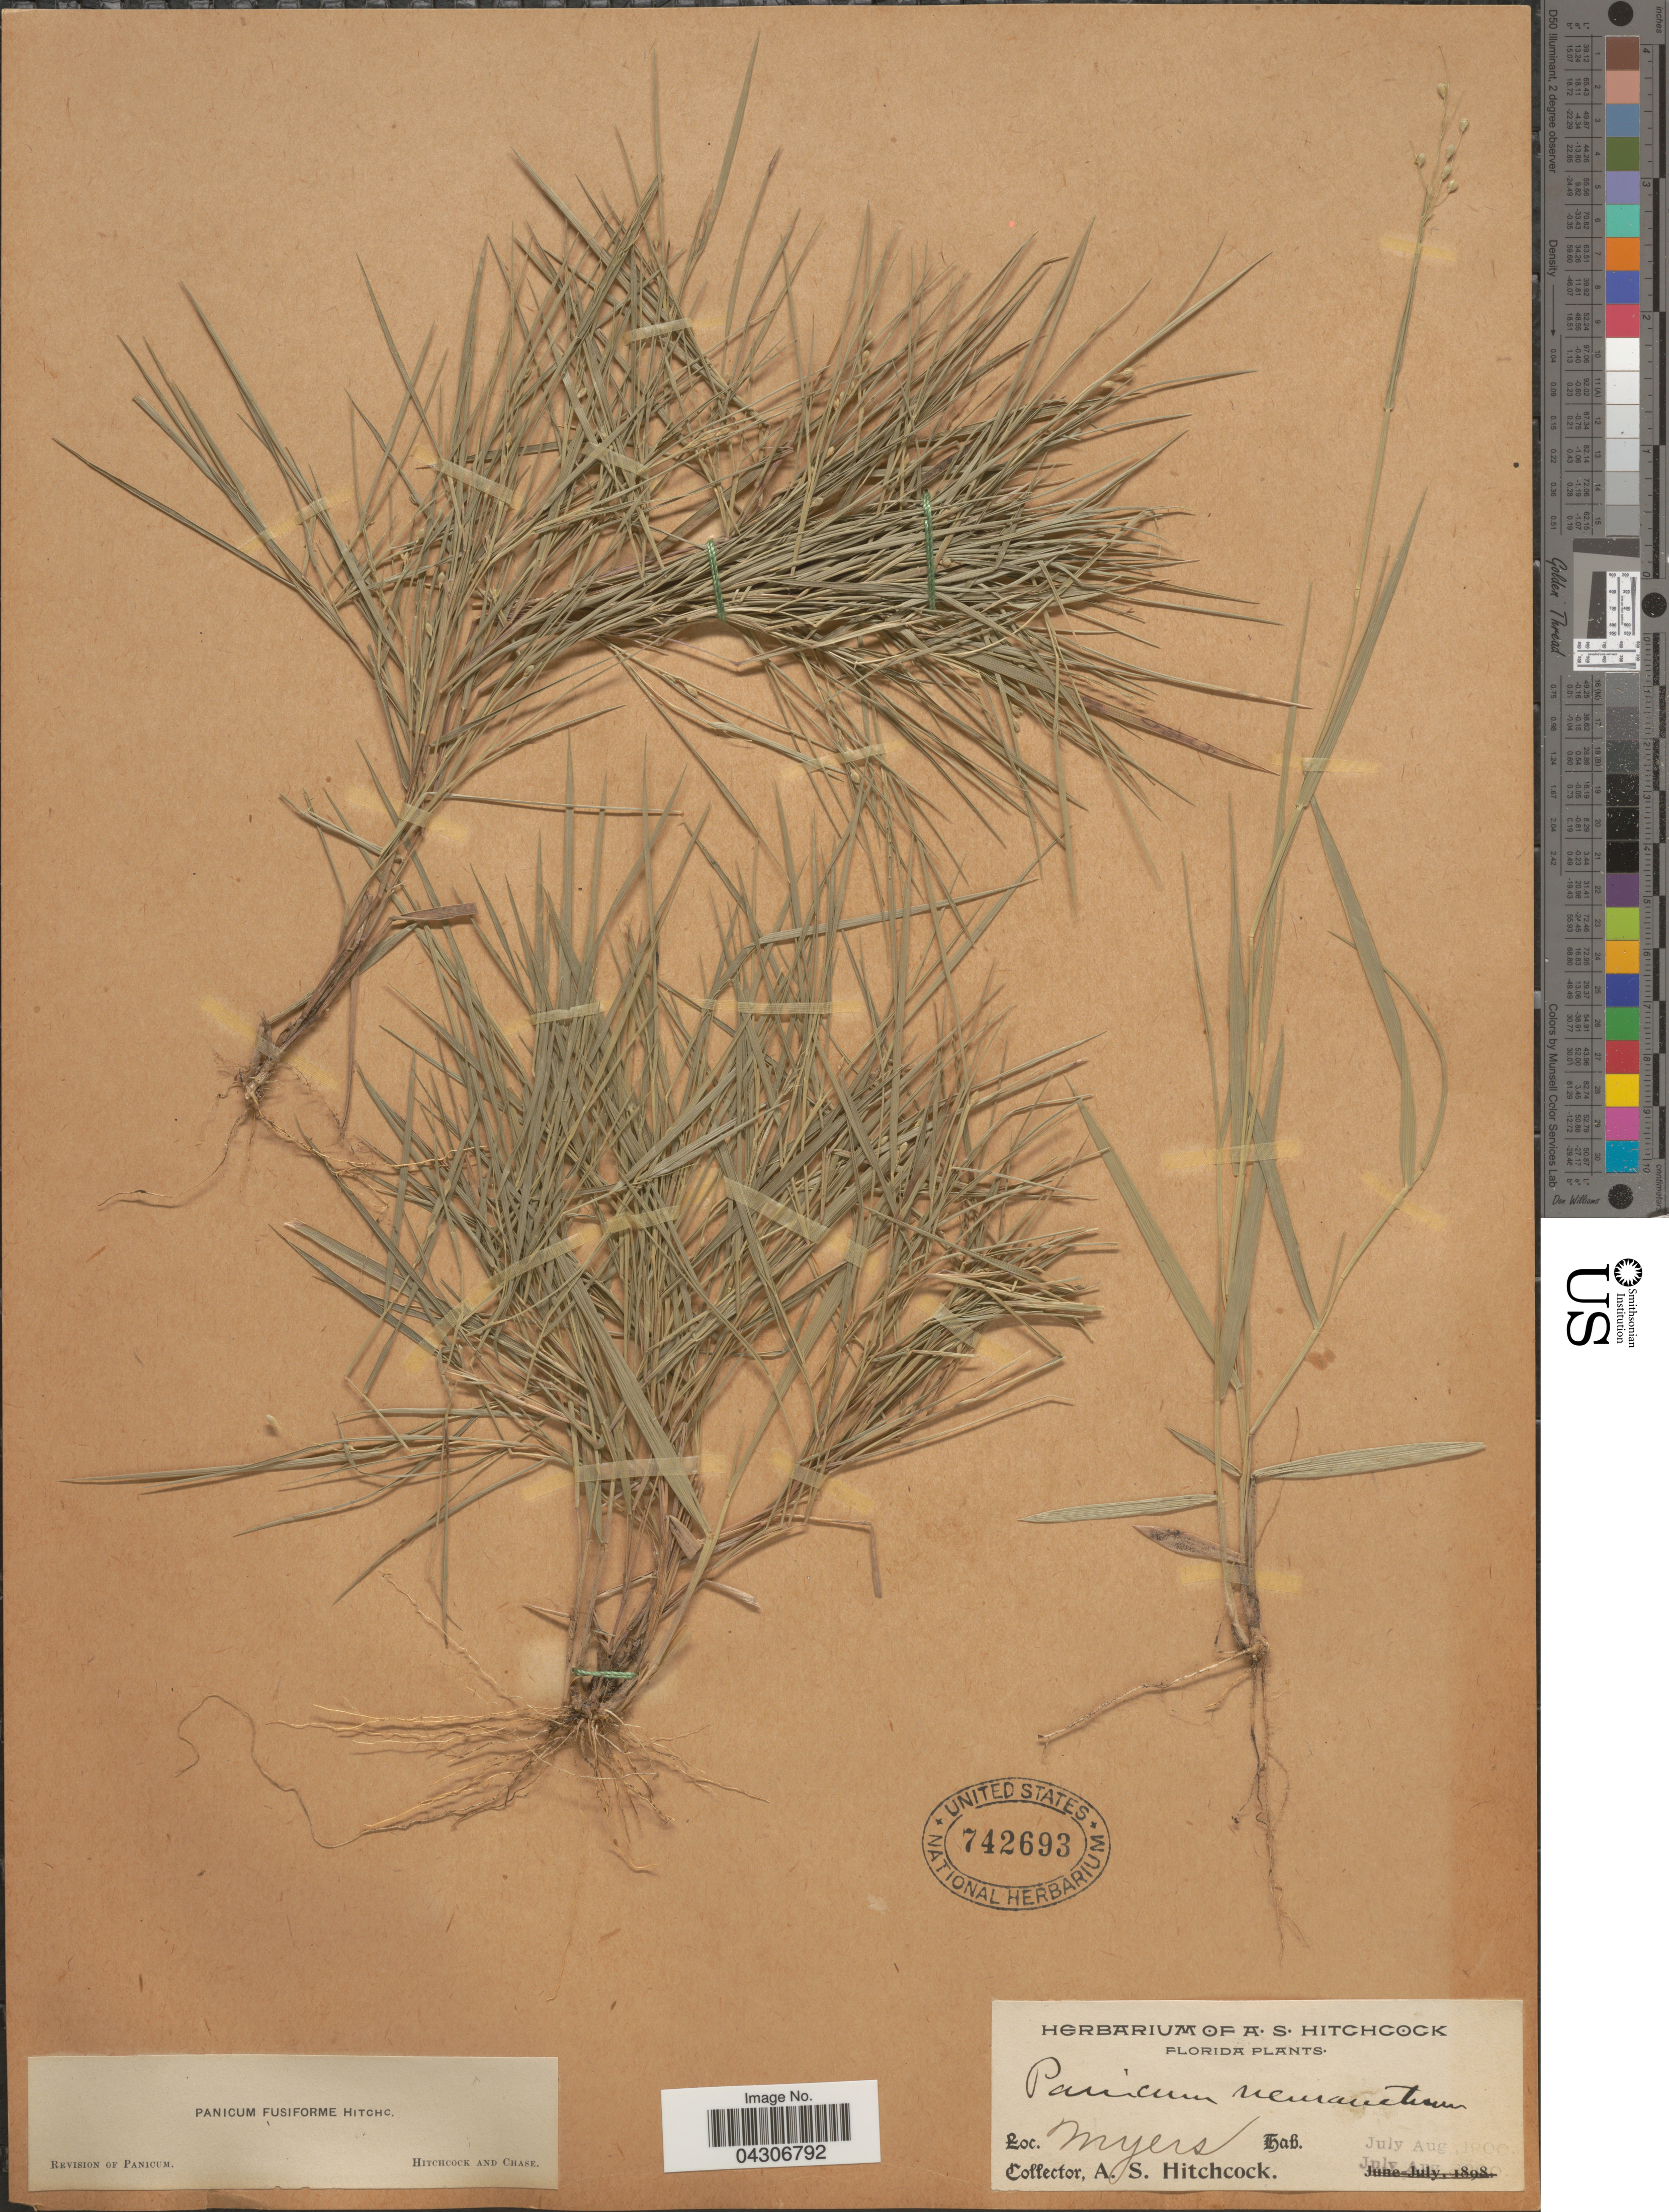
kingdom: Plantae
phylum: Tracheophyta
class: Liliopsida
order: Poales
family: Poaceae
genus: Dichanthelium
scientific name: Dichanthelium aciculare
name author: (Desv. ex Poir.) Gould & C.A. Clark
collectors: A. S. Hitchcock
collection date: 1900-07/1900-08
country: United States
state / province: Florida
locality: Myers.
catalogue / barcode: US 742693